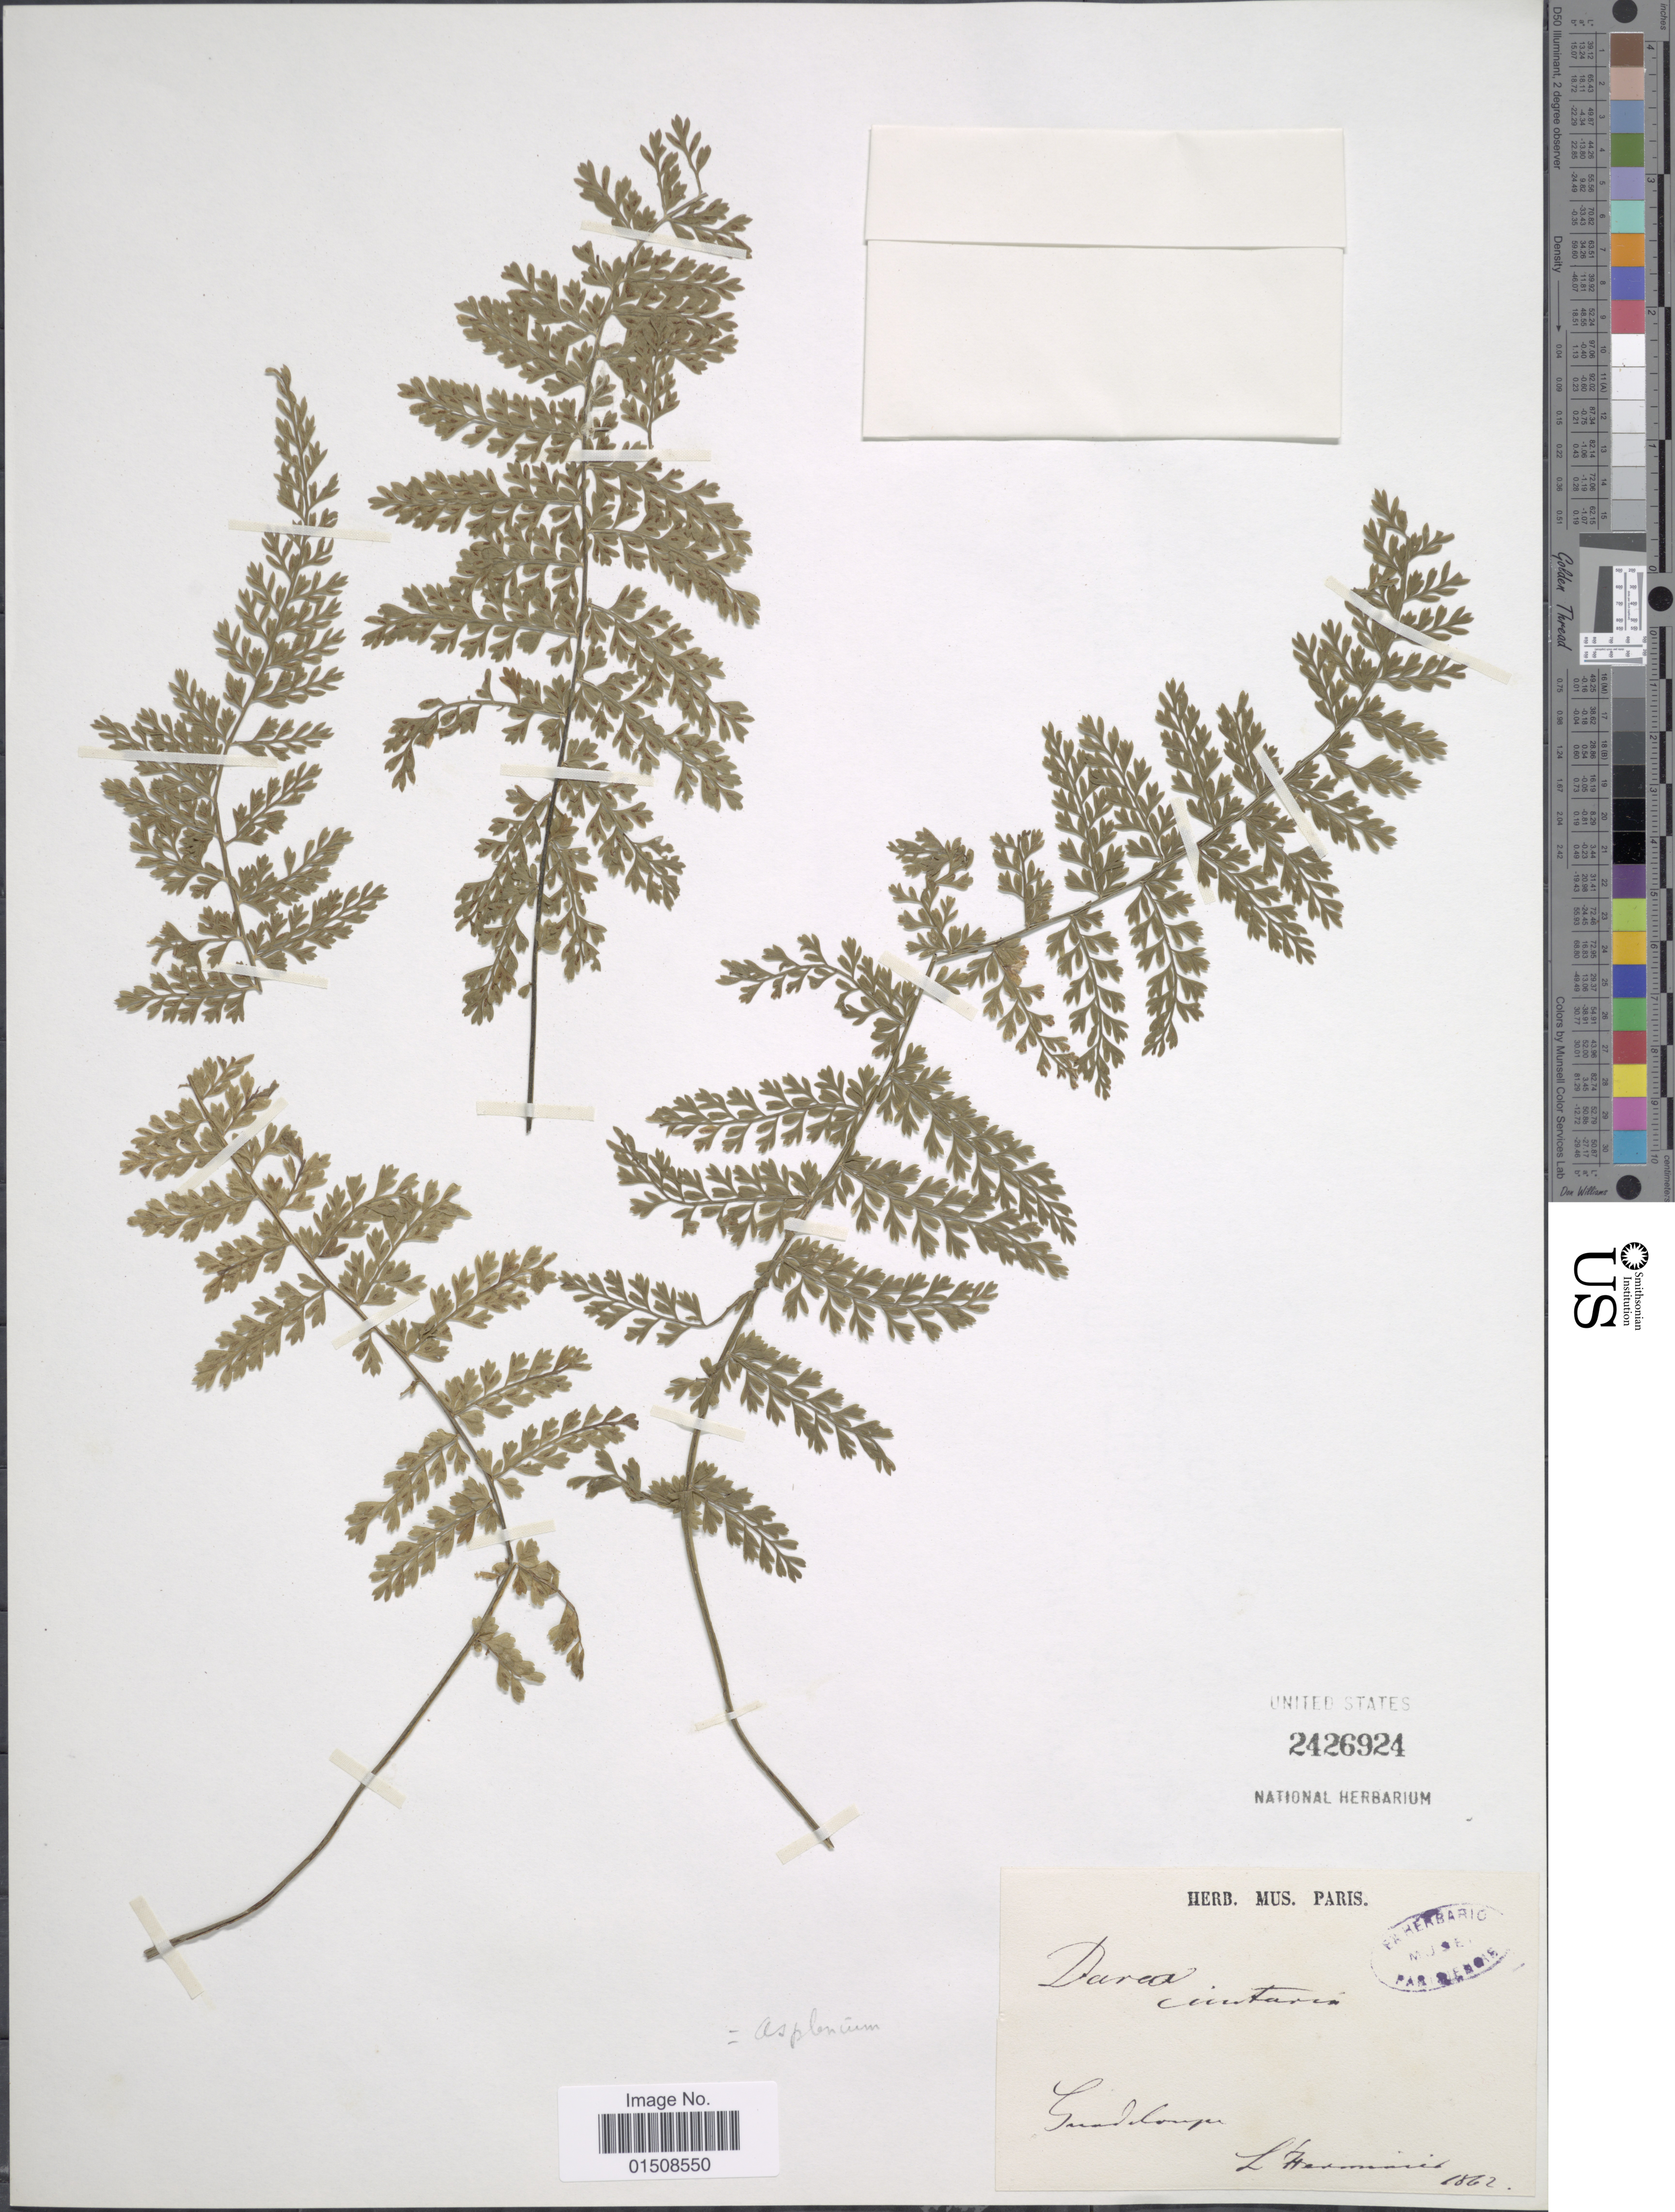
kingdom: Plantae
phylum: Tracheophyta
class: Polypodiopsida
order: Polypodiales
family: Aspleniaceae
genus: Asplenium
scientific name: Asplenium cristatum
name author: Lam.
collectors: -. L'Herminier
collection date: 1862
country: Guadeloupe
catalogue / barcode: US 2426924